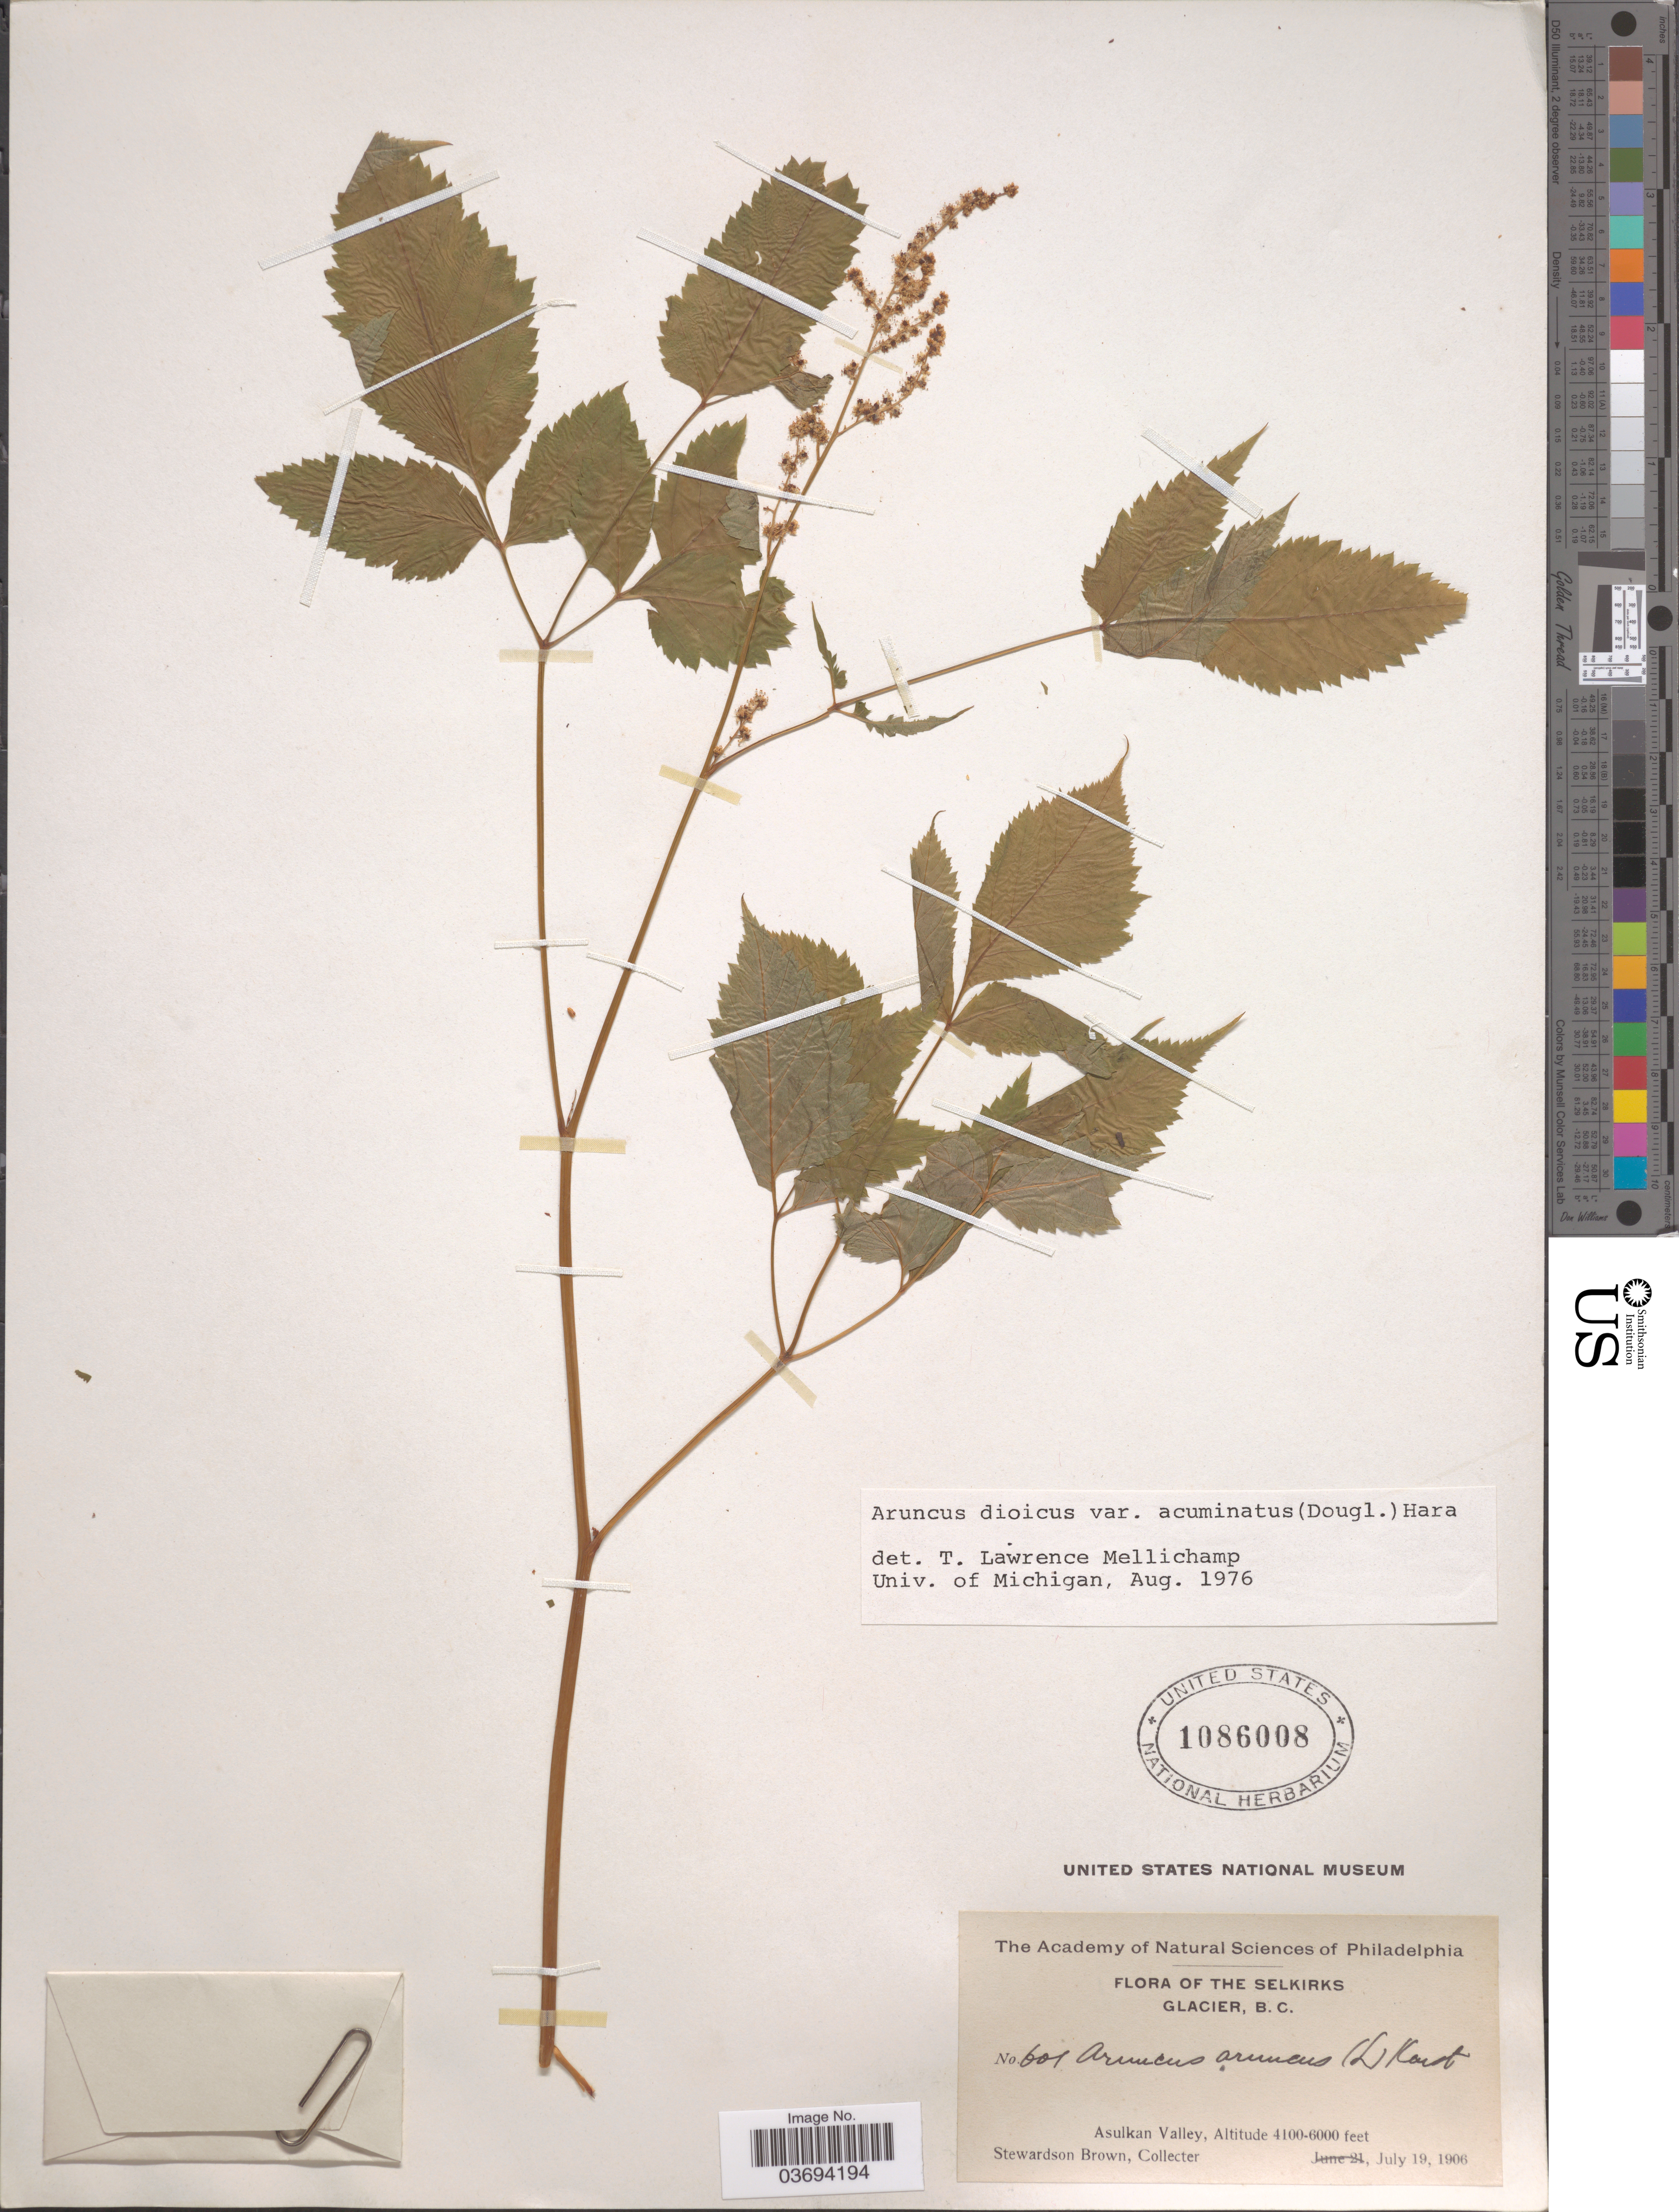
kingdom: Plantae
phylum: Tracheophyta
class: Magnoliopsida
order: Rosales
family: Rosaceae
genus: Aruncus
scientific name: Aruncus dioicus var. acuminatus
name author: (Rydb.) H. Hara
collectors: S. Brown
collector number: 601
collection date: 1906-07-19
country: Canada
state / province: British Columbia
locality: Selkirks Glacier. Asulkan Valley.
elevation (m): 1250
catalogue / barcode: US 1086008